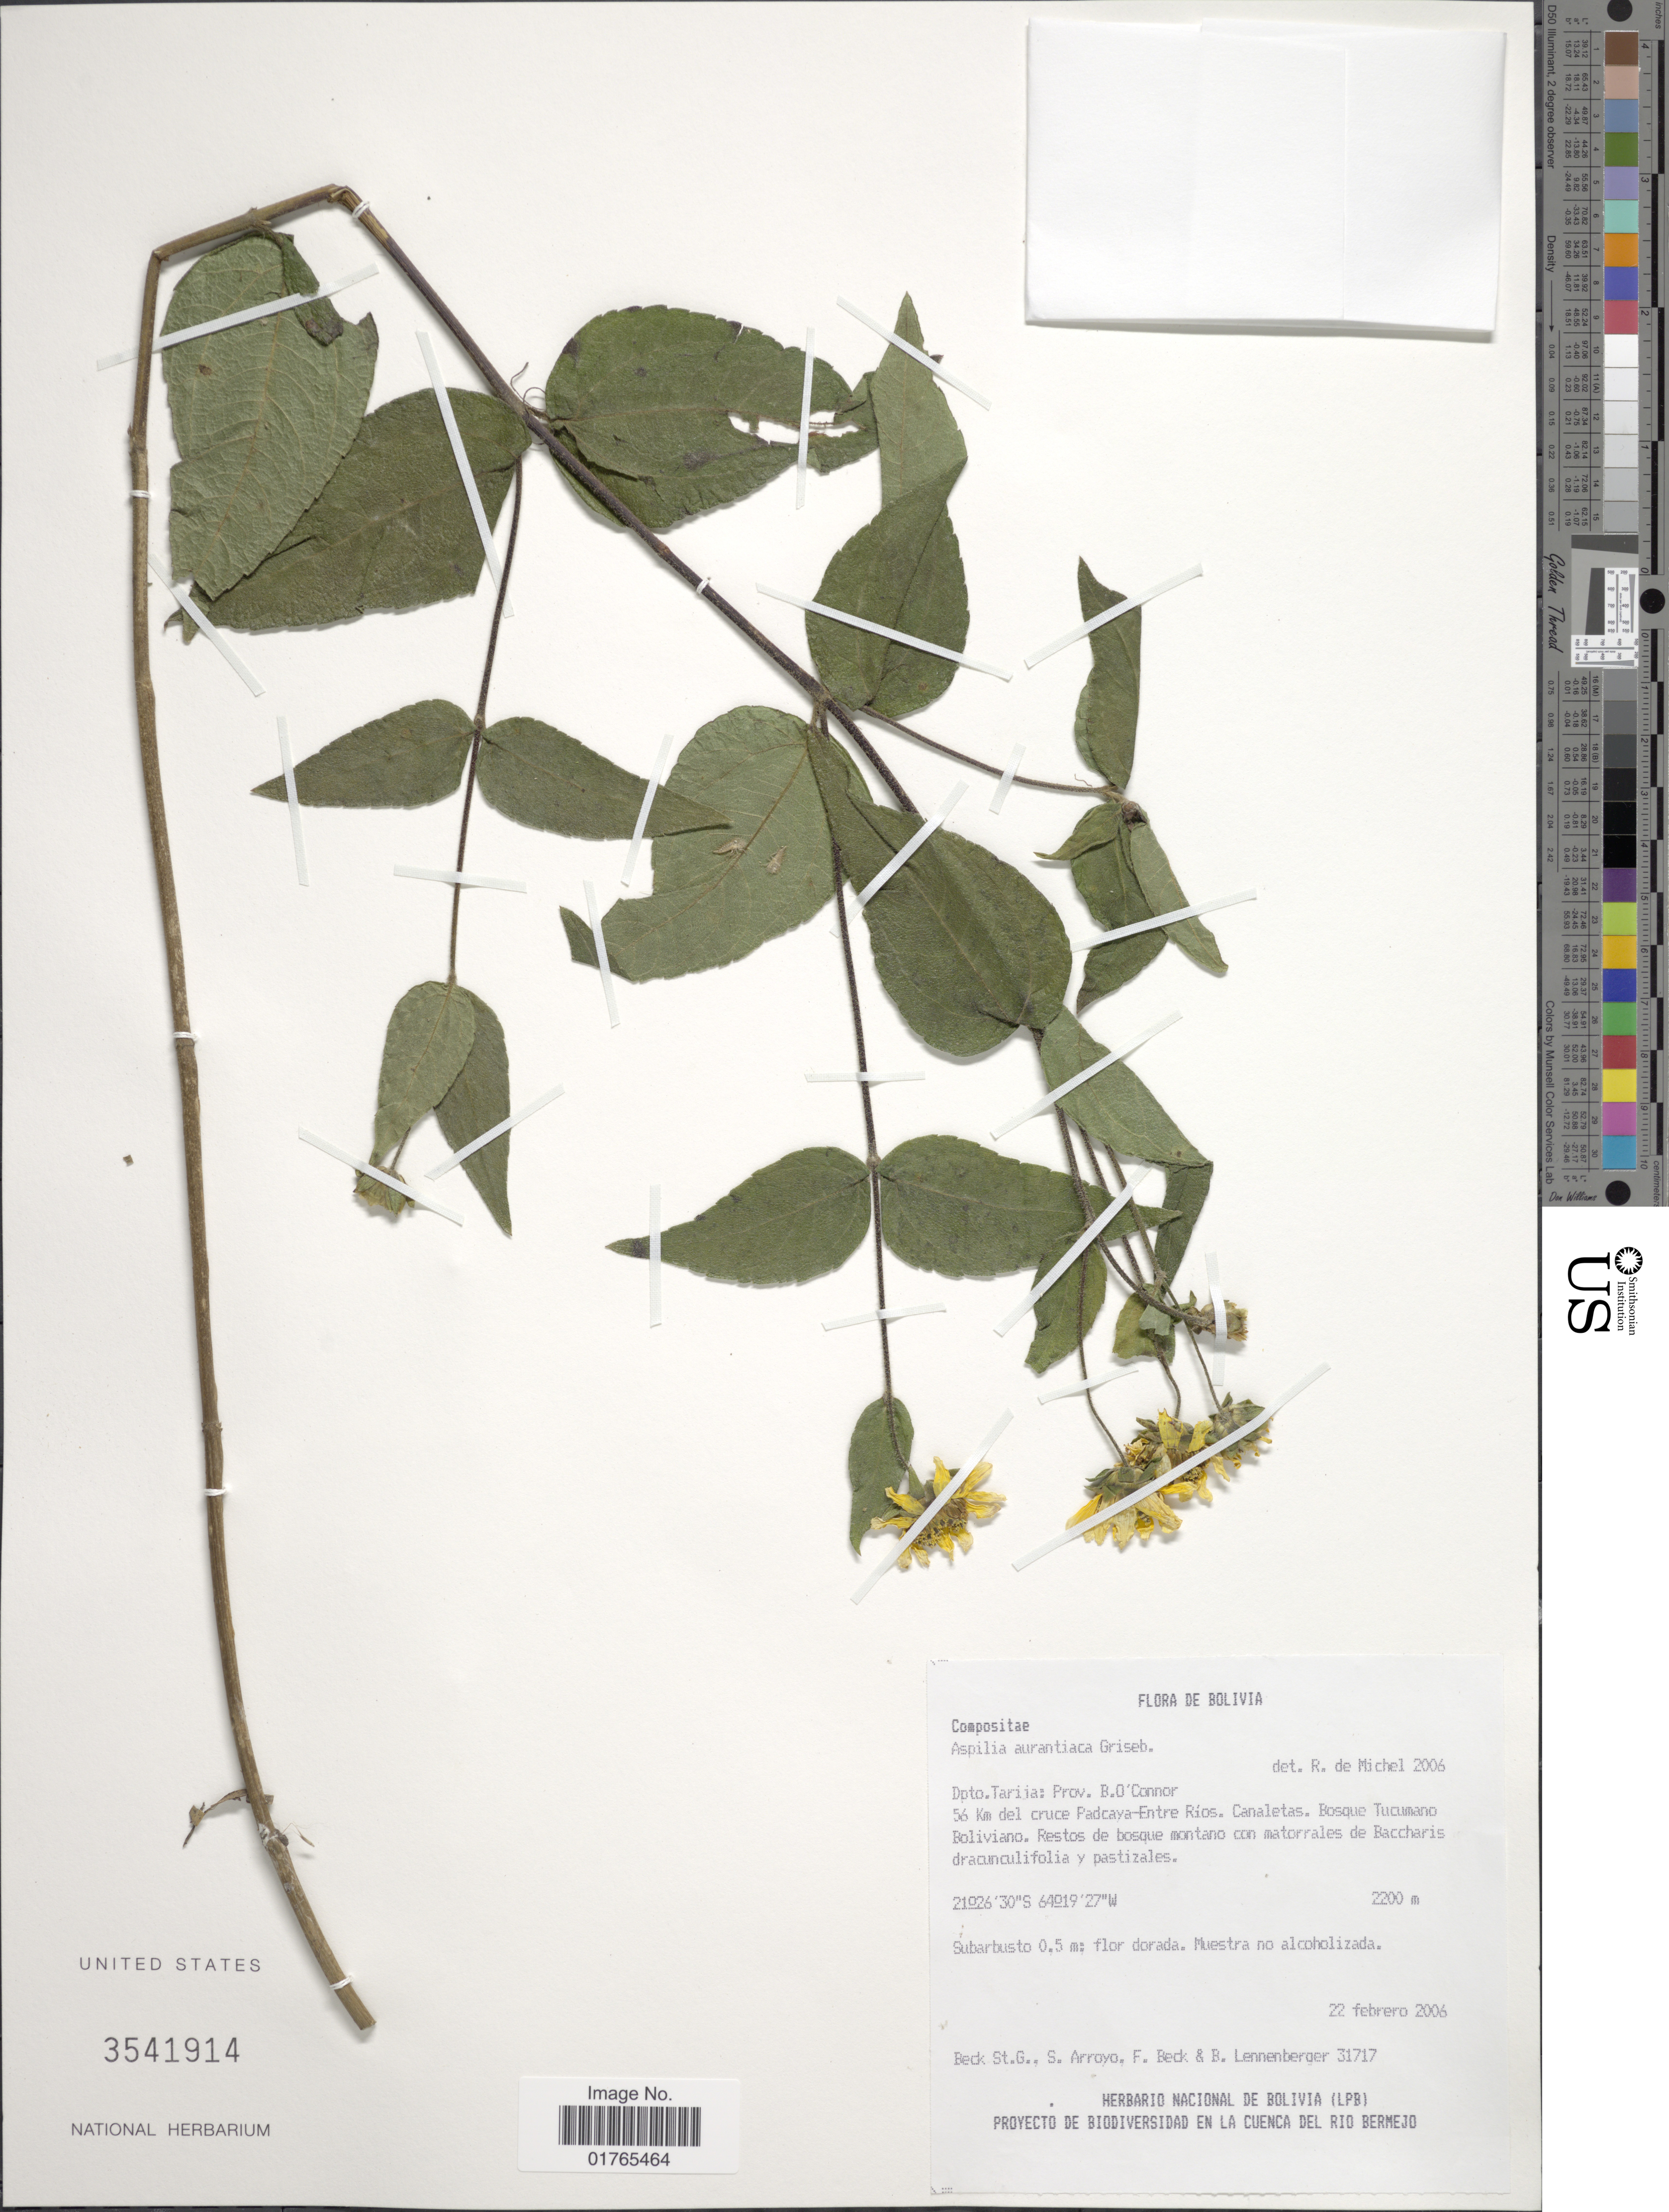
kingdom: Plantae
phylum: Tracheophyta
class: Magnoliopsida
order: Asterales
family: Asteraceae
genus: Aspilia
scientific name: Aspilia aurantiaca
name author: Griseb.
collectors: S. G. Beck, Arroyo, S., F. Beck & B. Lennenberger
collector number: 31717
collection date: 2006-02-22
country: Bolivia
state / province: Tarija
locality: Prov. B.O. 'Connor, 56 km del cruce Padcaya-Entre Ríos, Canalestas, Bosque Tucumano Boliviano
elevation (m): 2200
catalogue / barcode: US 3541914